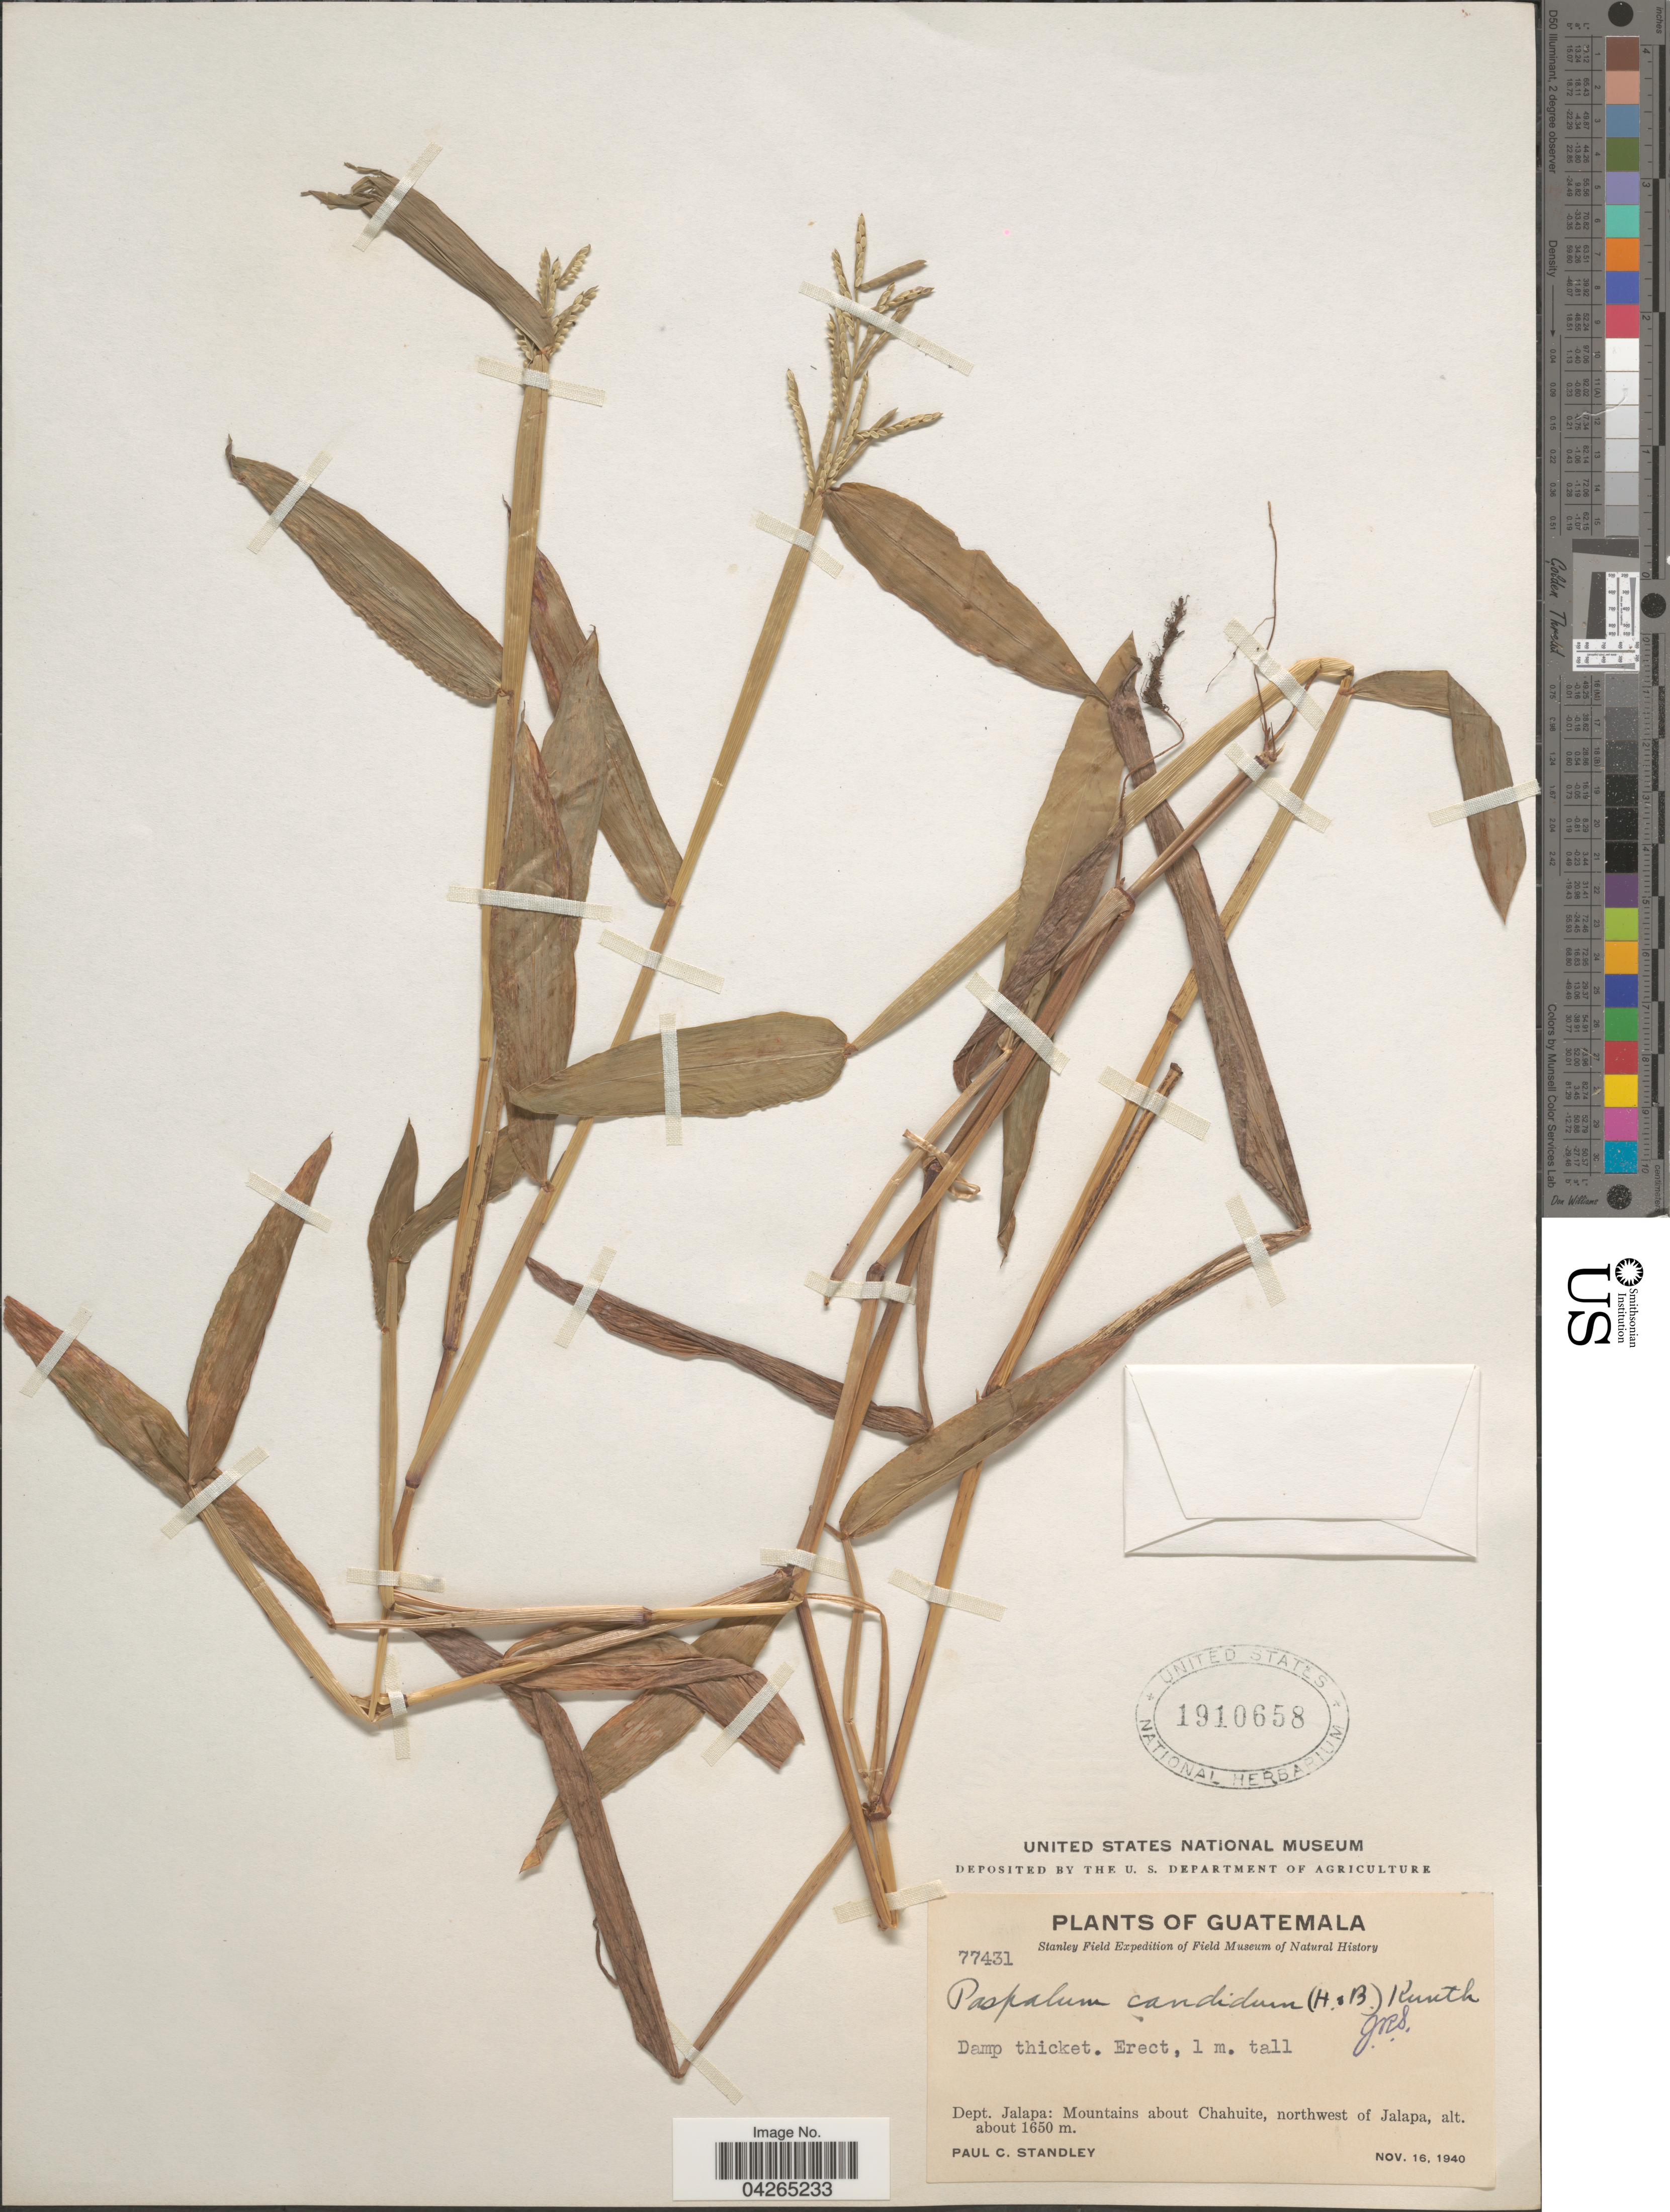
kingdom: Plantae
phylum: Tracheophyta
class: Liliopsida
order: Poales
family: Poaceae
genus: Paspalum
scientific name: Paspalum candidum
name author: (Humb. & Bonpl. ex Fleugge) Kunth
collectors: P. C. Standley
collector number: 77431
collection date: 1940-11-16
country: Guatemala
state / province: Jalapa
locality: Stanley Field Expedition. Dept. Jalapa: Mountains about Chahuite, northwest of Jalapa.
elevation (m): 1650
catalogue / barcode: US 1910658